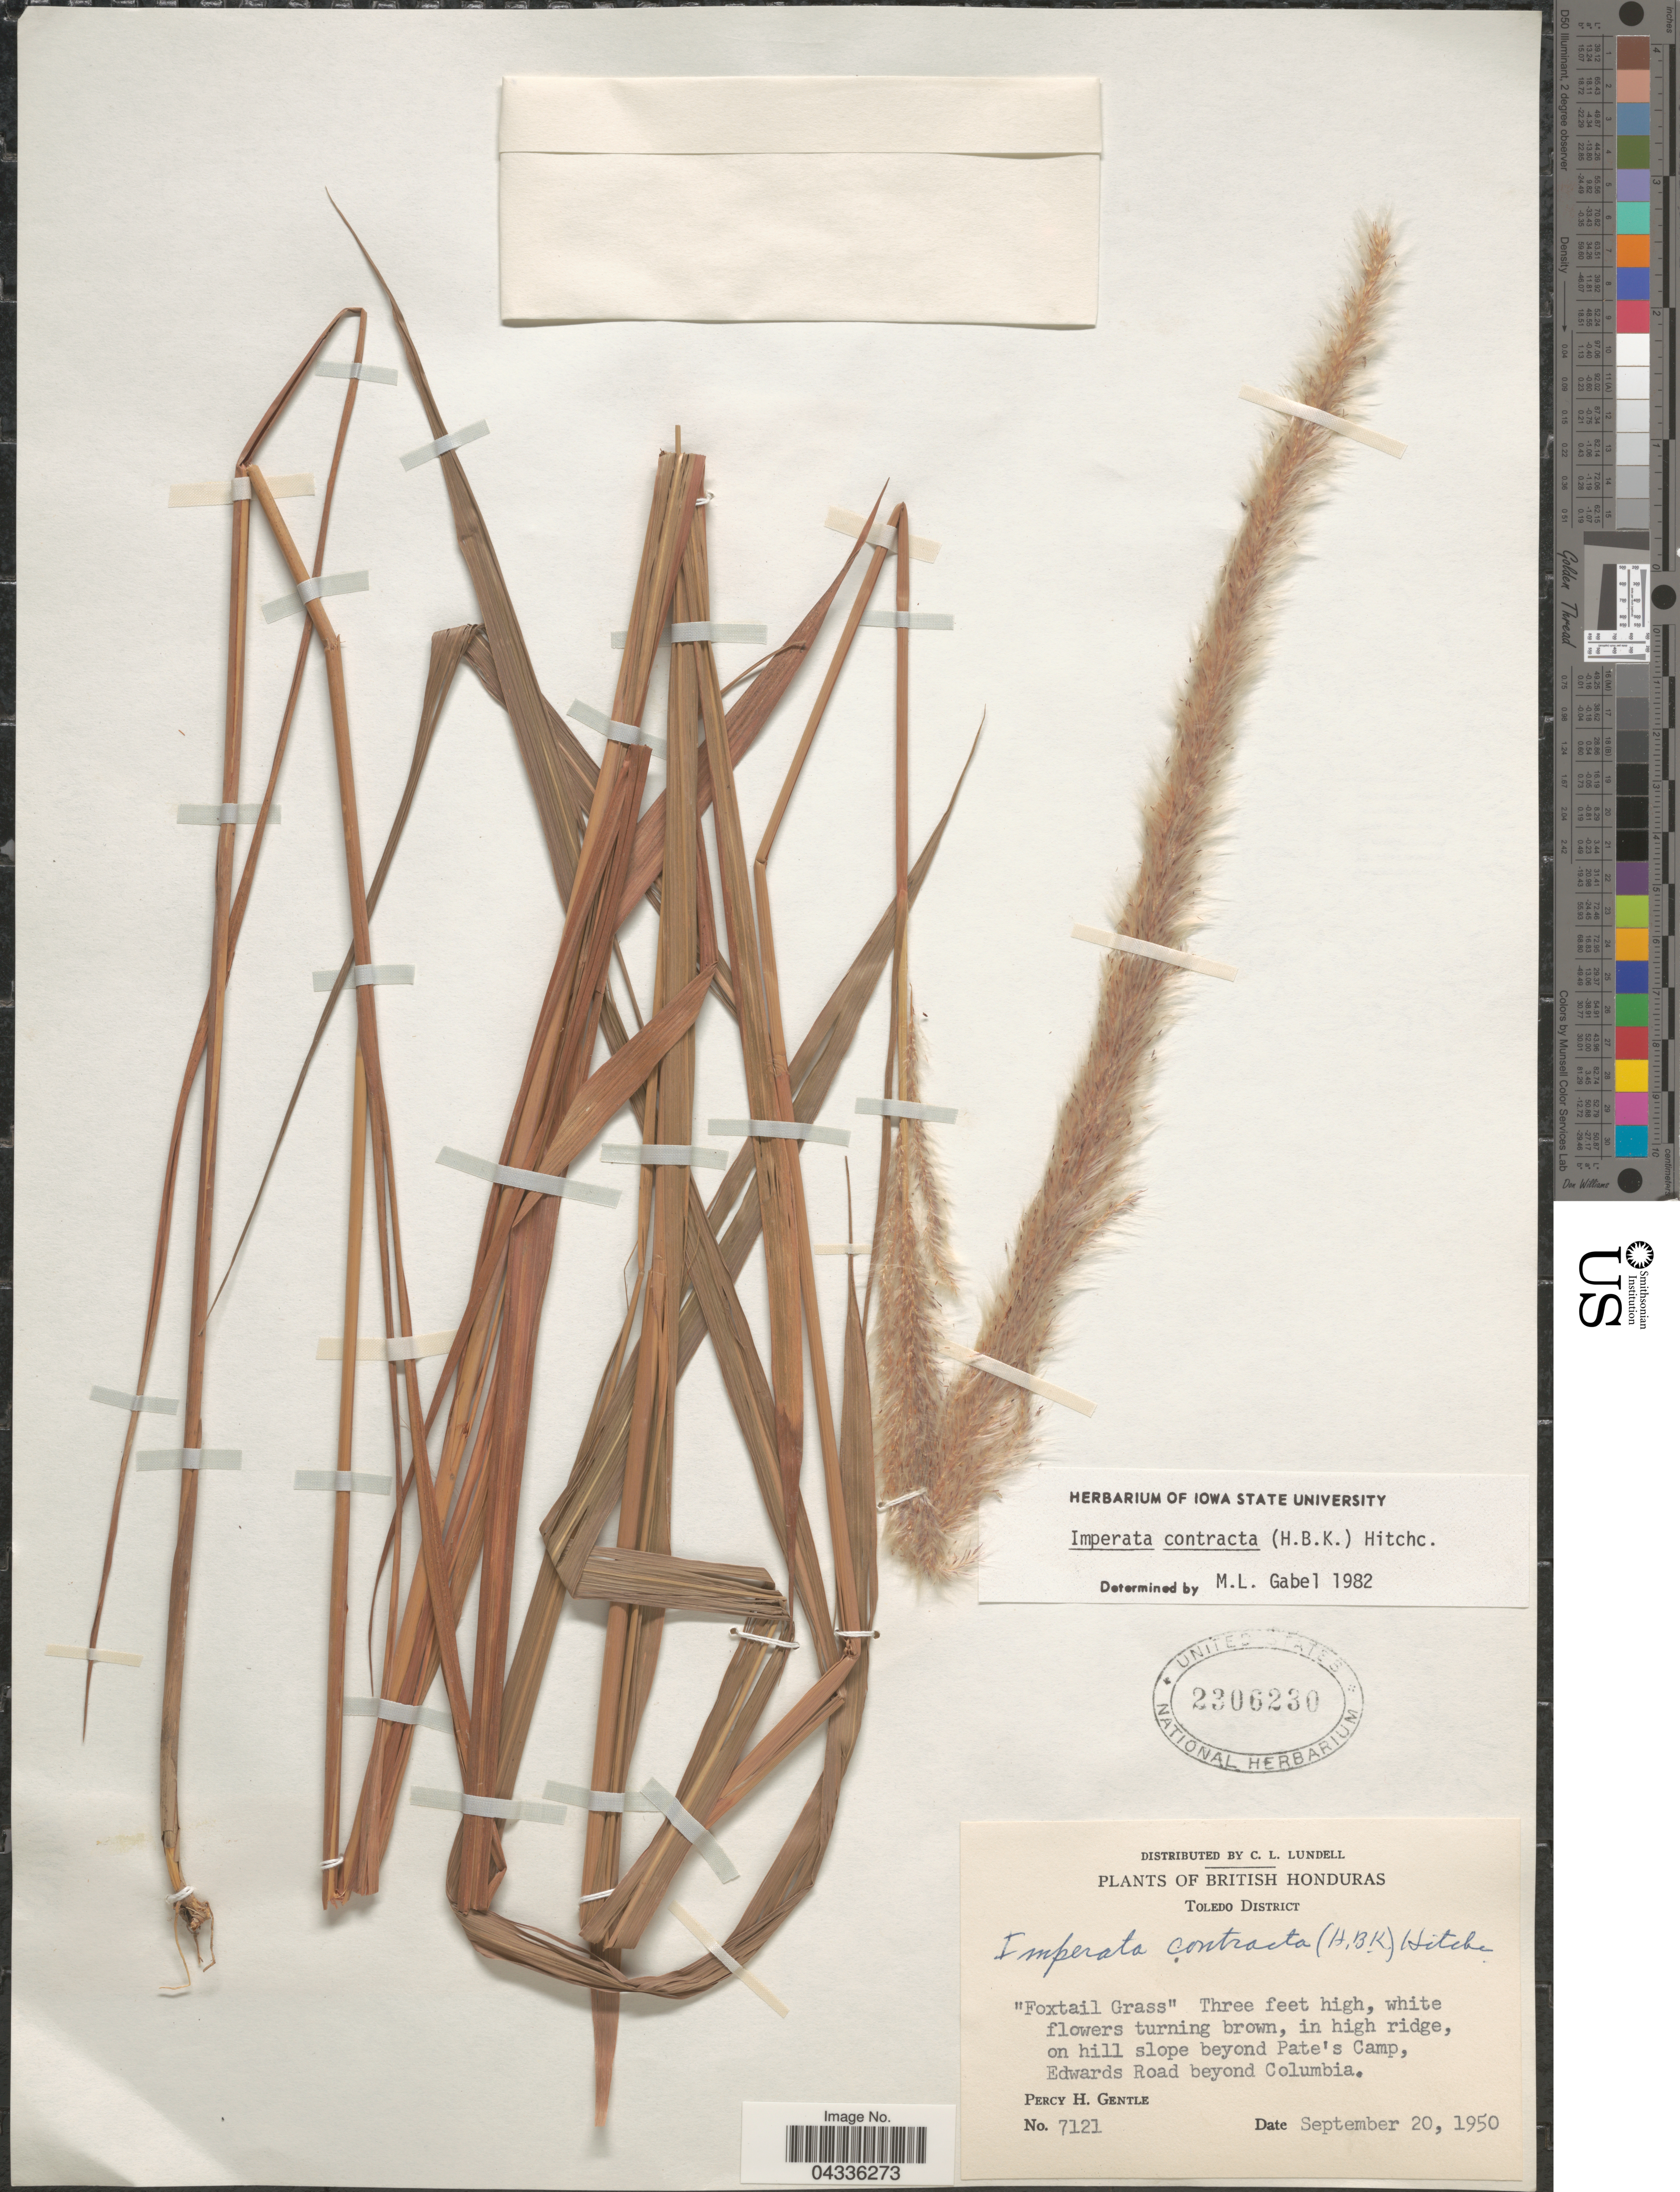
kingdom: Plantae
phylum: Tracheophyta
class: Liliopsida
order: Poales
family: Poaceae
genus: Imperata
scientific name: Imperata contracta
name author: (Kunth) Hitchc.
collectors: P. H. Gentle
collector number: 7121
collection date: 1950-09-20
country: Belize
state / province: Toledo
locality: British Honduras. Toledo District. On hill slope beyond Pate's Camp, Edwards Road beyond Columbia.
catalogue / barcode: US 2306230